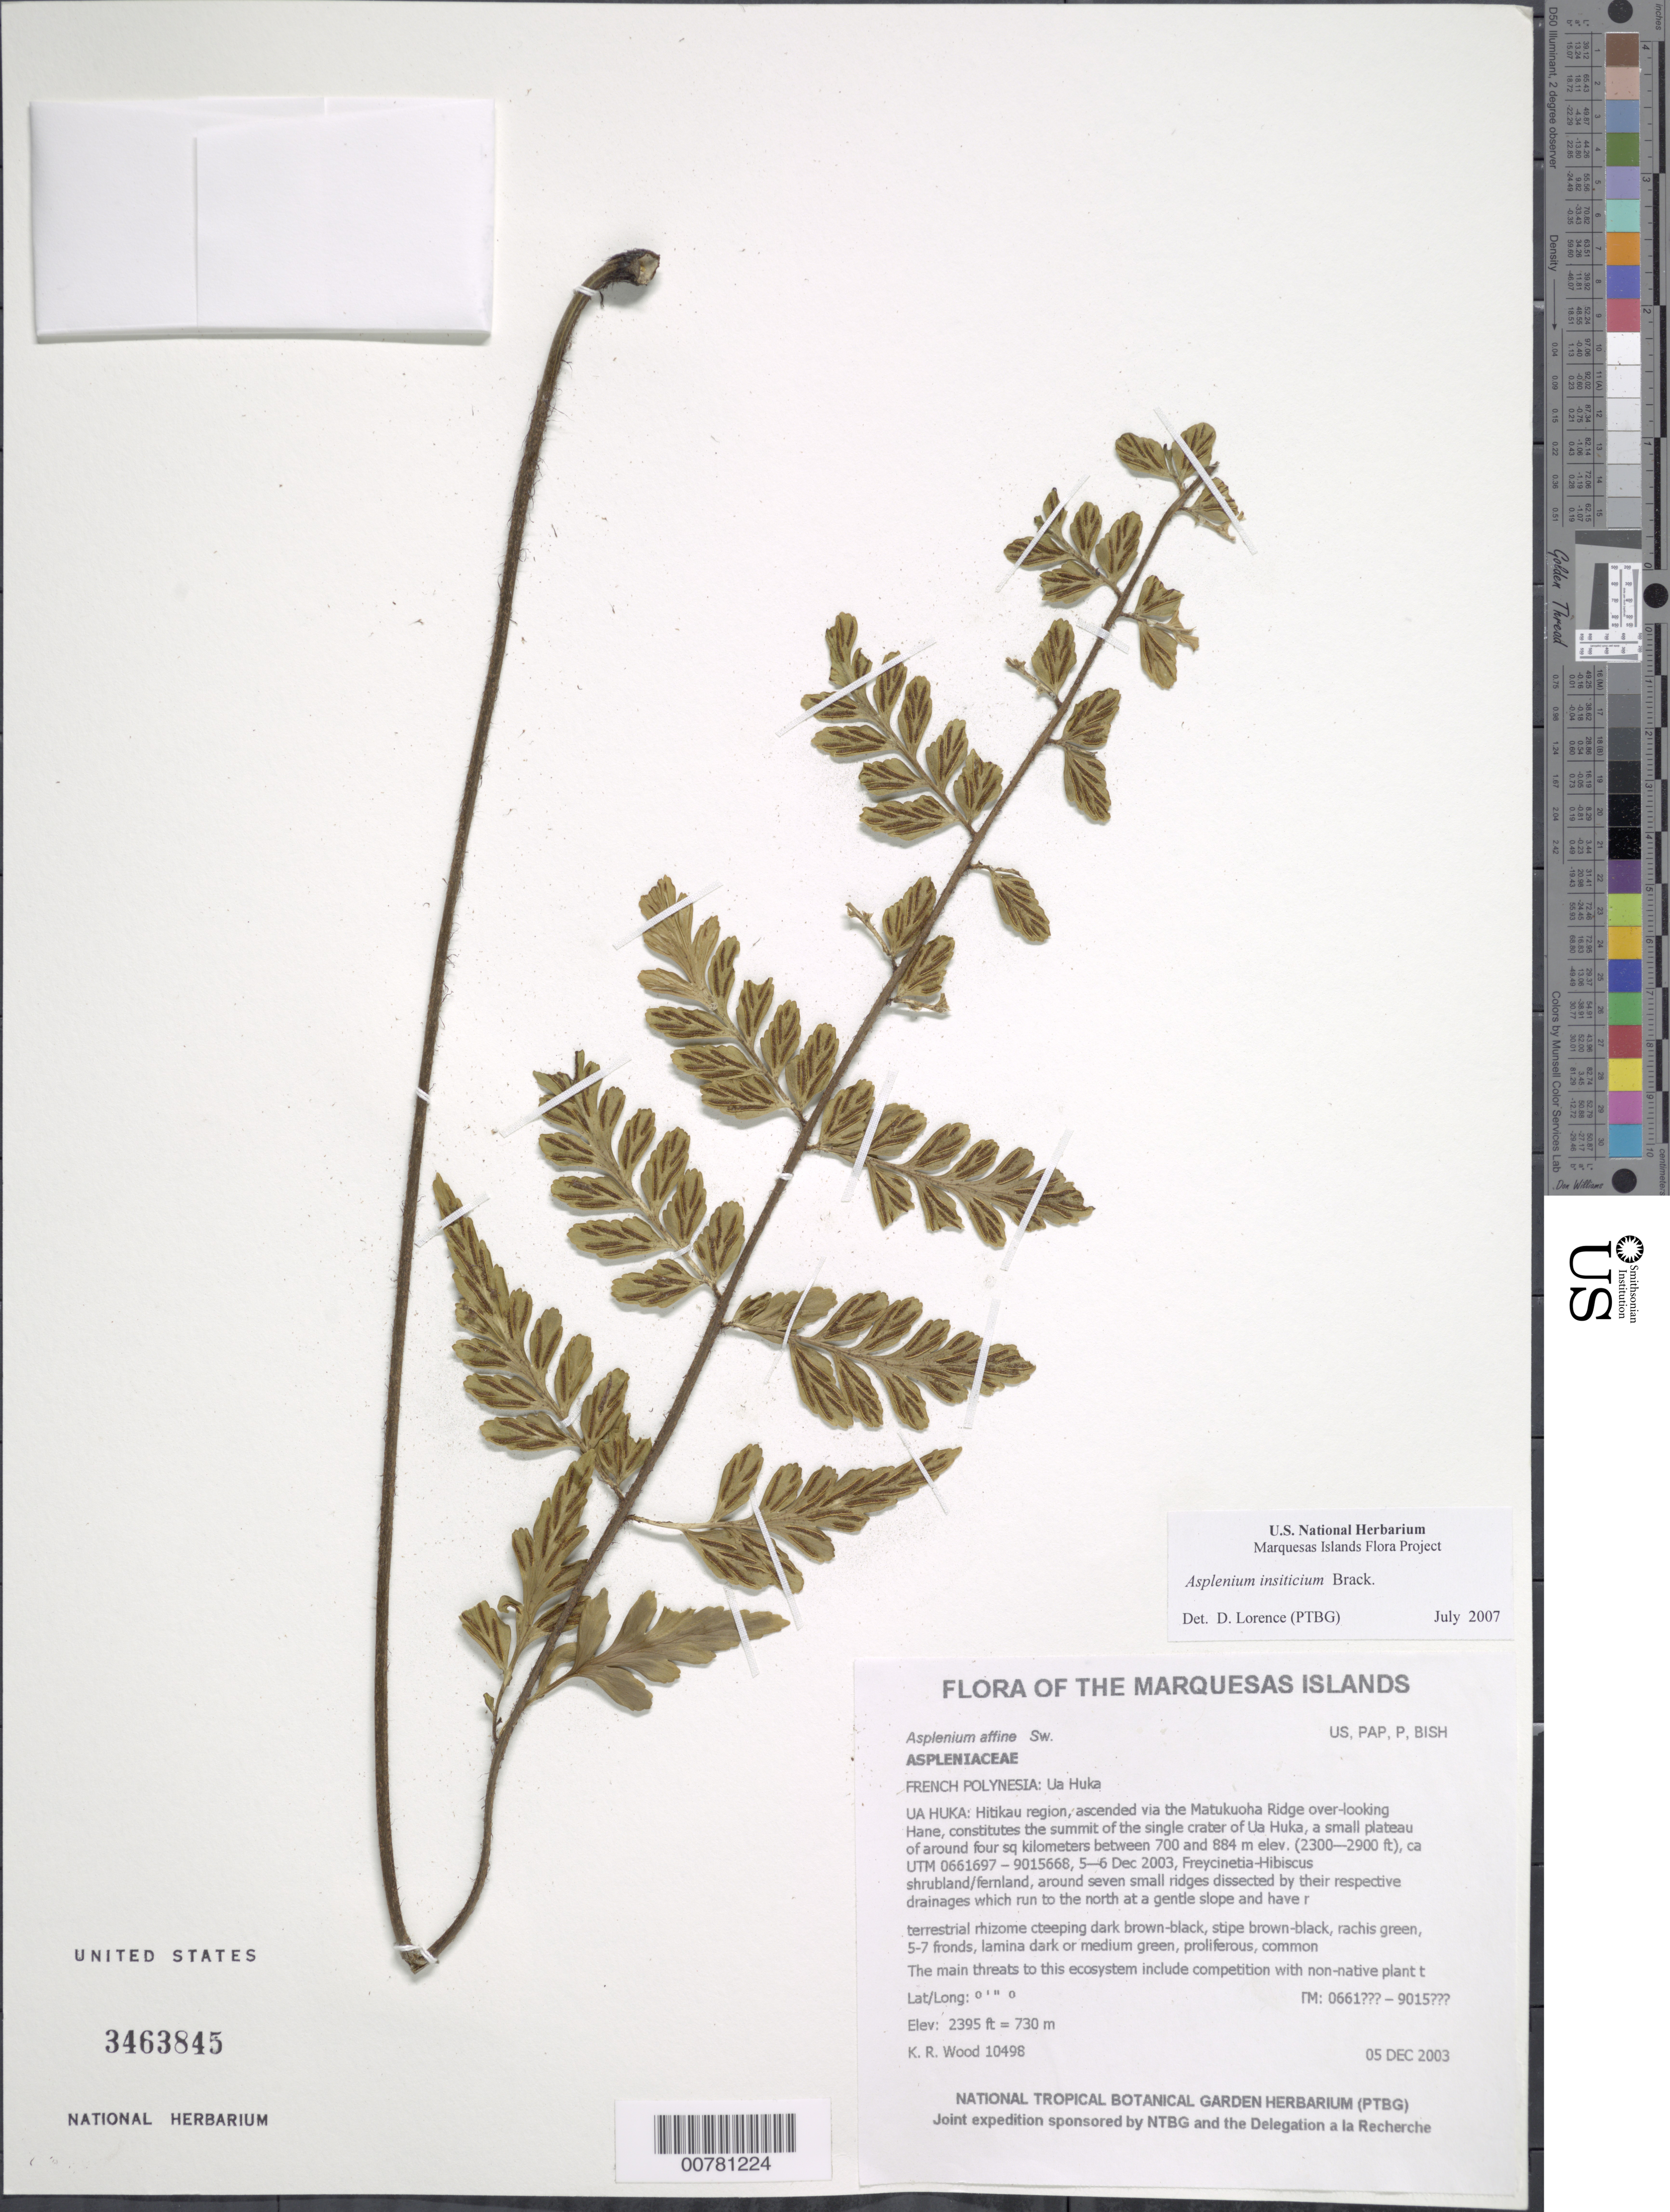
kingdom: Plantae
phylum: Tracheophyta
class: Polypodiopsida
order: Polypodiales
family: Aspleniaceae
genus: Asplenium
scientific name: Asplenium insiticium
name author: Brack. in Wilkes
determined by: Lorence, David H., (PTBG), National Tropical Botanical Garden (UNITED STATES)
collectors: K. R. Wood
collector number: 10498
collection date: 2003-12-05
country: French Polynesia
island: Ua Huka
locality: Hitikau region, ascended via the Matukuoha Ridge over-looking Hane, constitutes the summit of the single crater of Ua Huka, a small plateau of around four sq kilometers between 700 and 884 m elev. (2300-2900 ft)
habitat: Freycinetia - Hibiscus shrubland/fernland, around seven small ridges dissected by their respective drainages which run to the north at a gentle slope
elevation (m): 730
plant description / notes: Competition with non-native plant taxa or animals that could make their way up from the lower regions. The area should be biologically monitored periodically for any such threats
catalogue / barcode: US 3463845